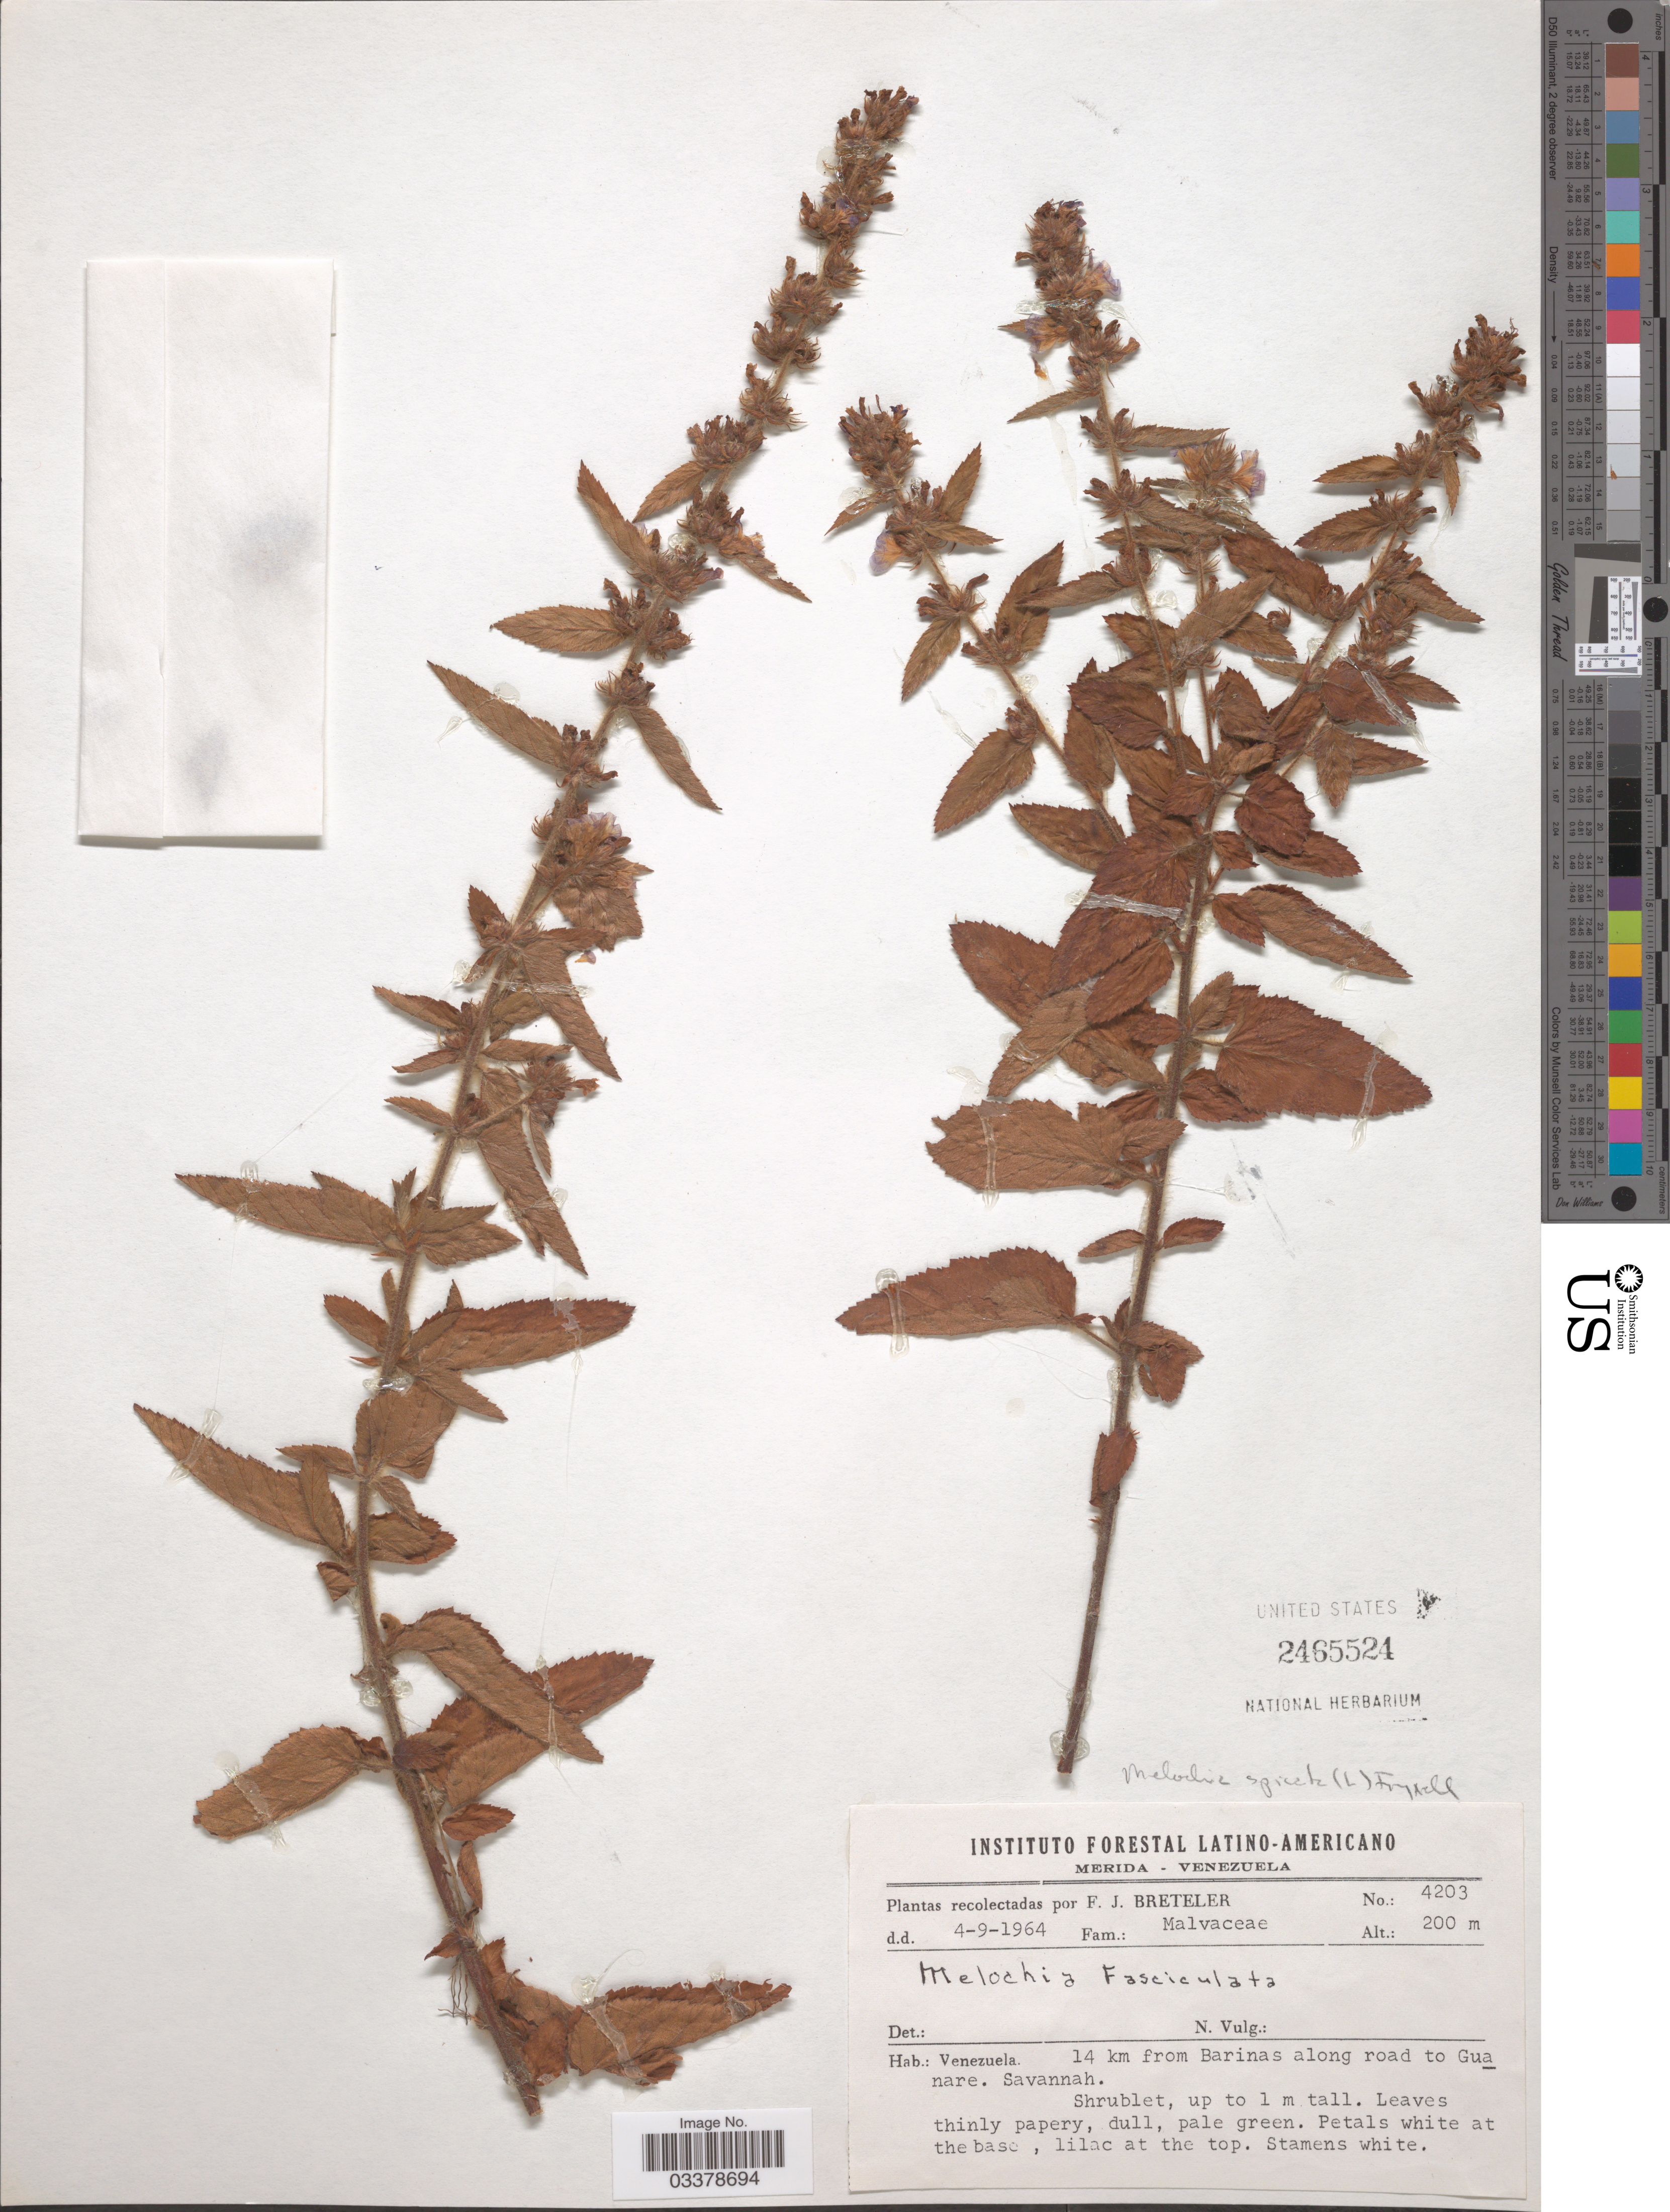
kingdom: Plantae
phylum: Tracheophyta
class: Magnoliopsida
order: Malvales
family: Malvaceae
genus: Melochia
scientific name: Melochia spicata var. spicata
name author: (L.) Fryxell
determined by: Dorr, L. J., (BOT), Smithsonian Institution - National Museum of Natural History (UNITED STATES)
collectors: F. J. Breteler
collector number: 4203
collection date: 1964-09-04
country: Venezuela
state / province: Barinas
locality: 14 km from Barinas along road to Guanare.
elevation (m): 200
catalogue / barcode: US 2465524